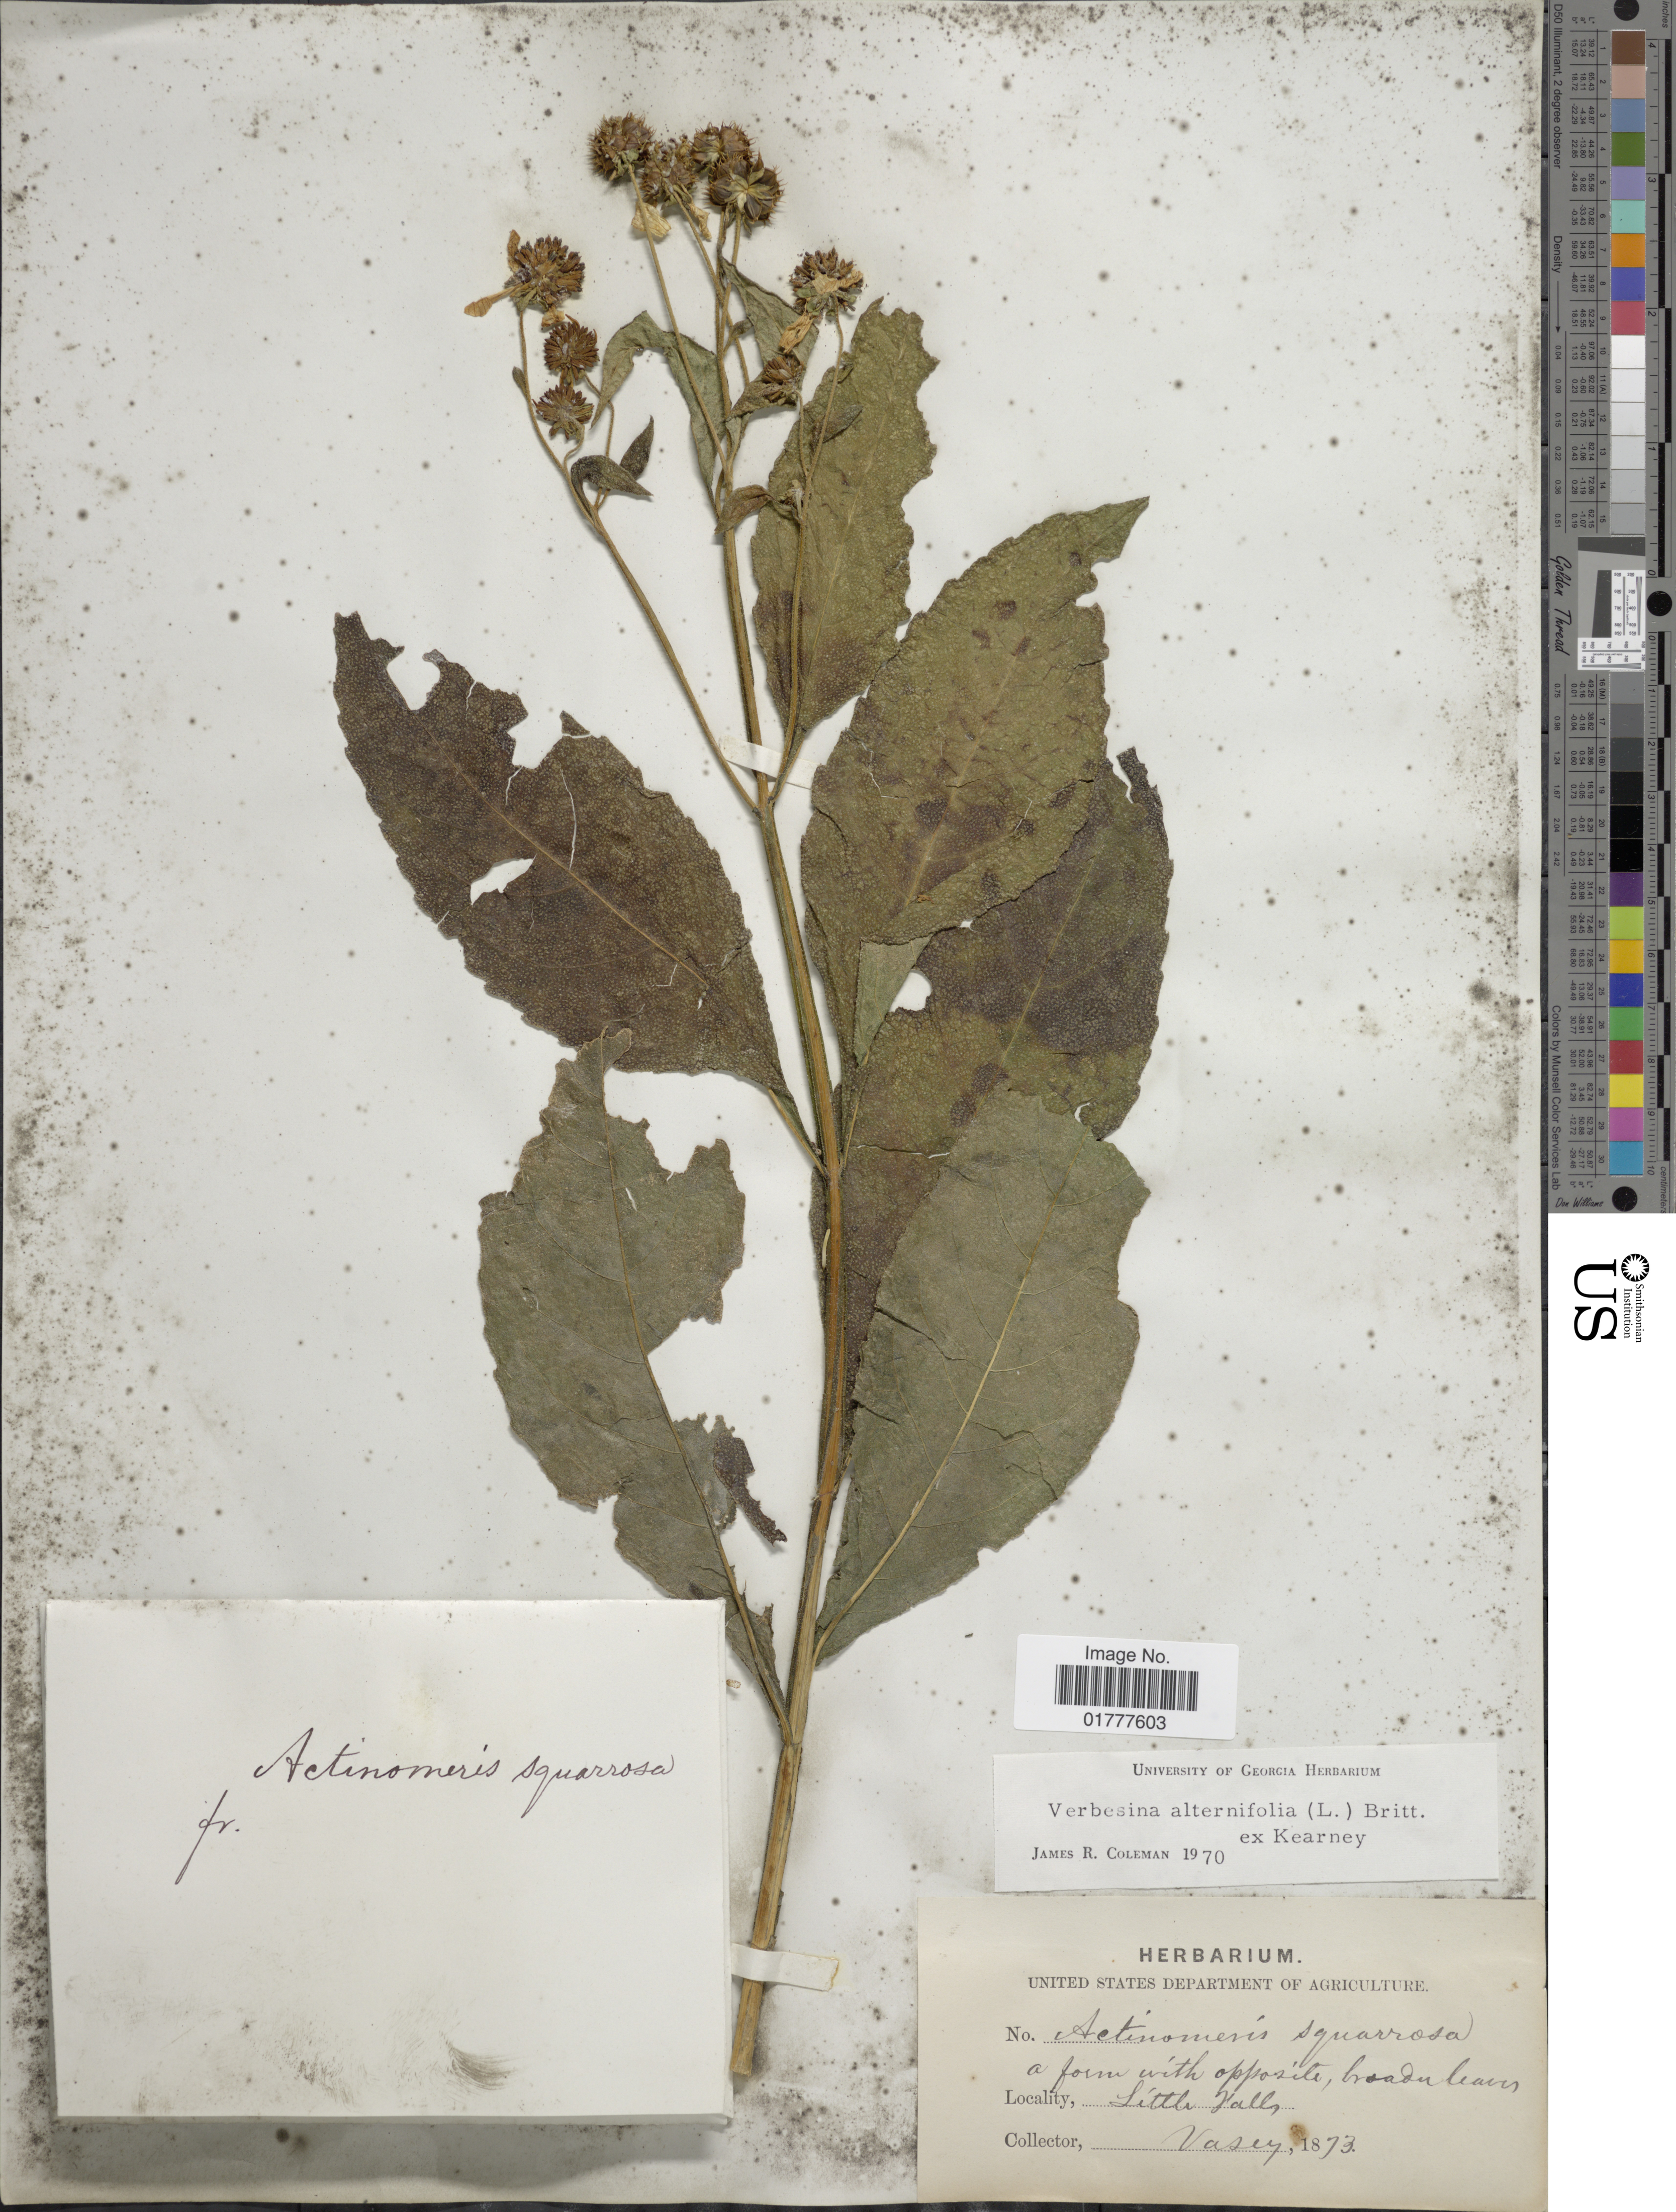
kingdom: Plantae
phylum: Tracheophyta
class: Magnoliopsida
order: Asterales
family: Asteraceae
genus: Actinomeris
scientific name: Actinomeris alternifolia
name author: (L.) DC.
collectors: Vasey, --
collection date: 1873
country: United States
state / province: New Jersey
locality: Little Valls.